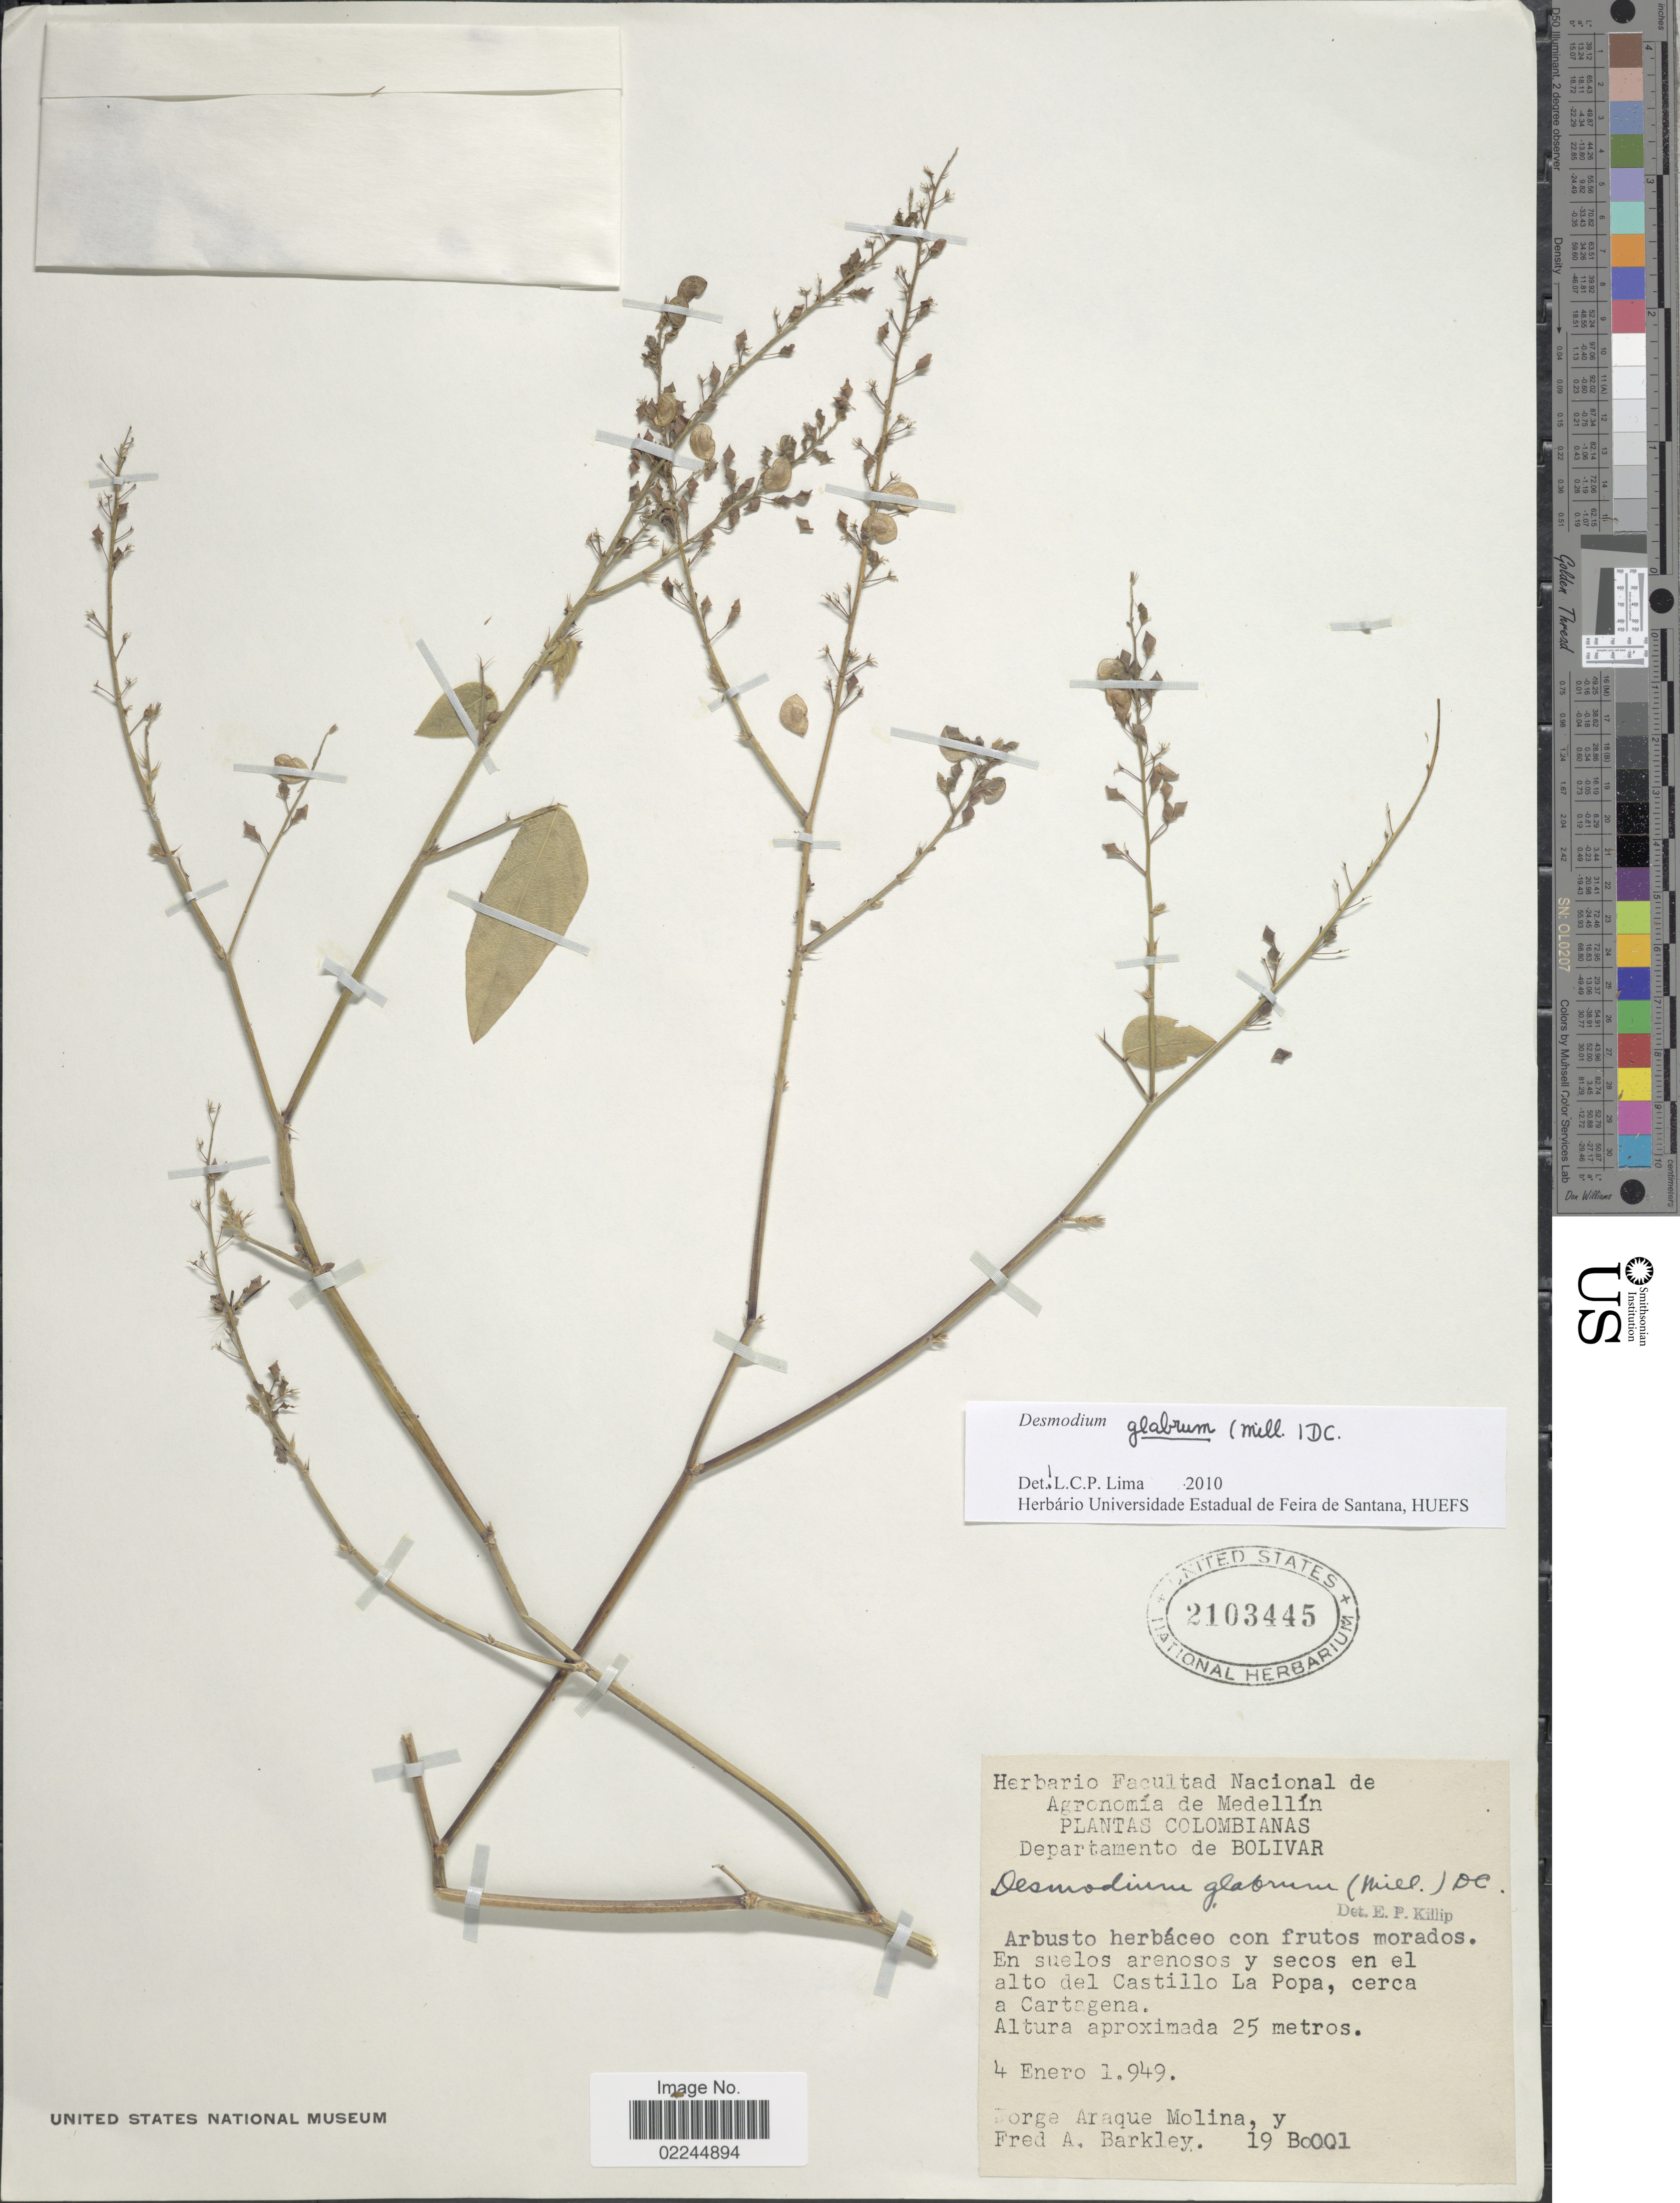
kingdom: Plantae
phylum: Tracheophyta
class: Magnoliopsida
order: Fabales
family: Fabaceae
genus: Desmodium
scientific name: Desmodium glabrum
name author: (Mill.) DC.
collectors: J. A. Molina & F. A. Barkley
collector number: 19Bo001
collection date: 1949-01-04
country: Colombia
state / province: Bolívar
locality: En el alto del Castillo La Popa, cerca a Cartagena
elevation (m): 25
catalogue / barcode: US 2103445